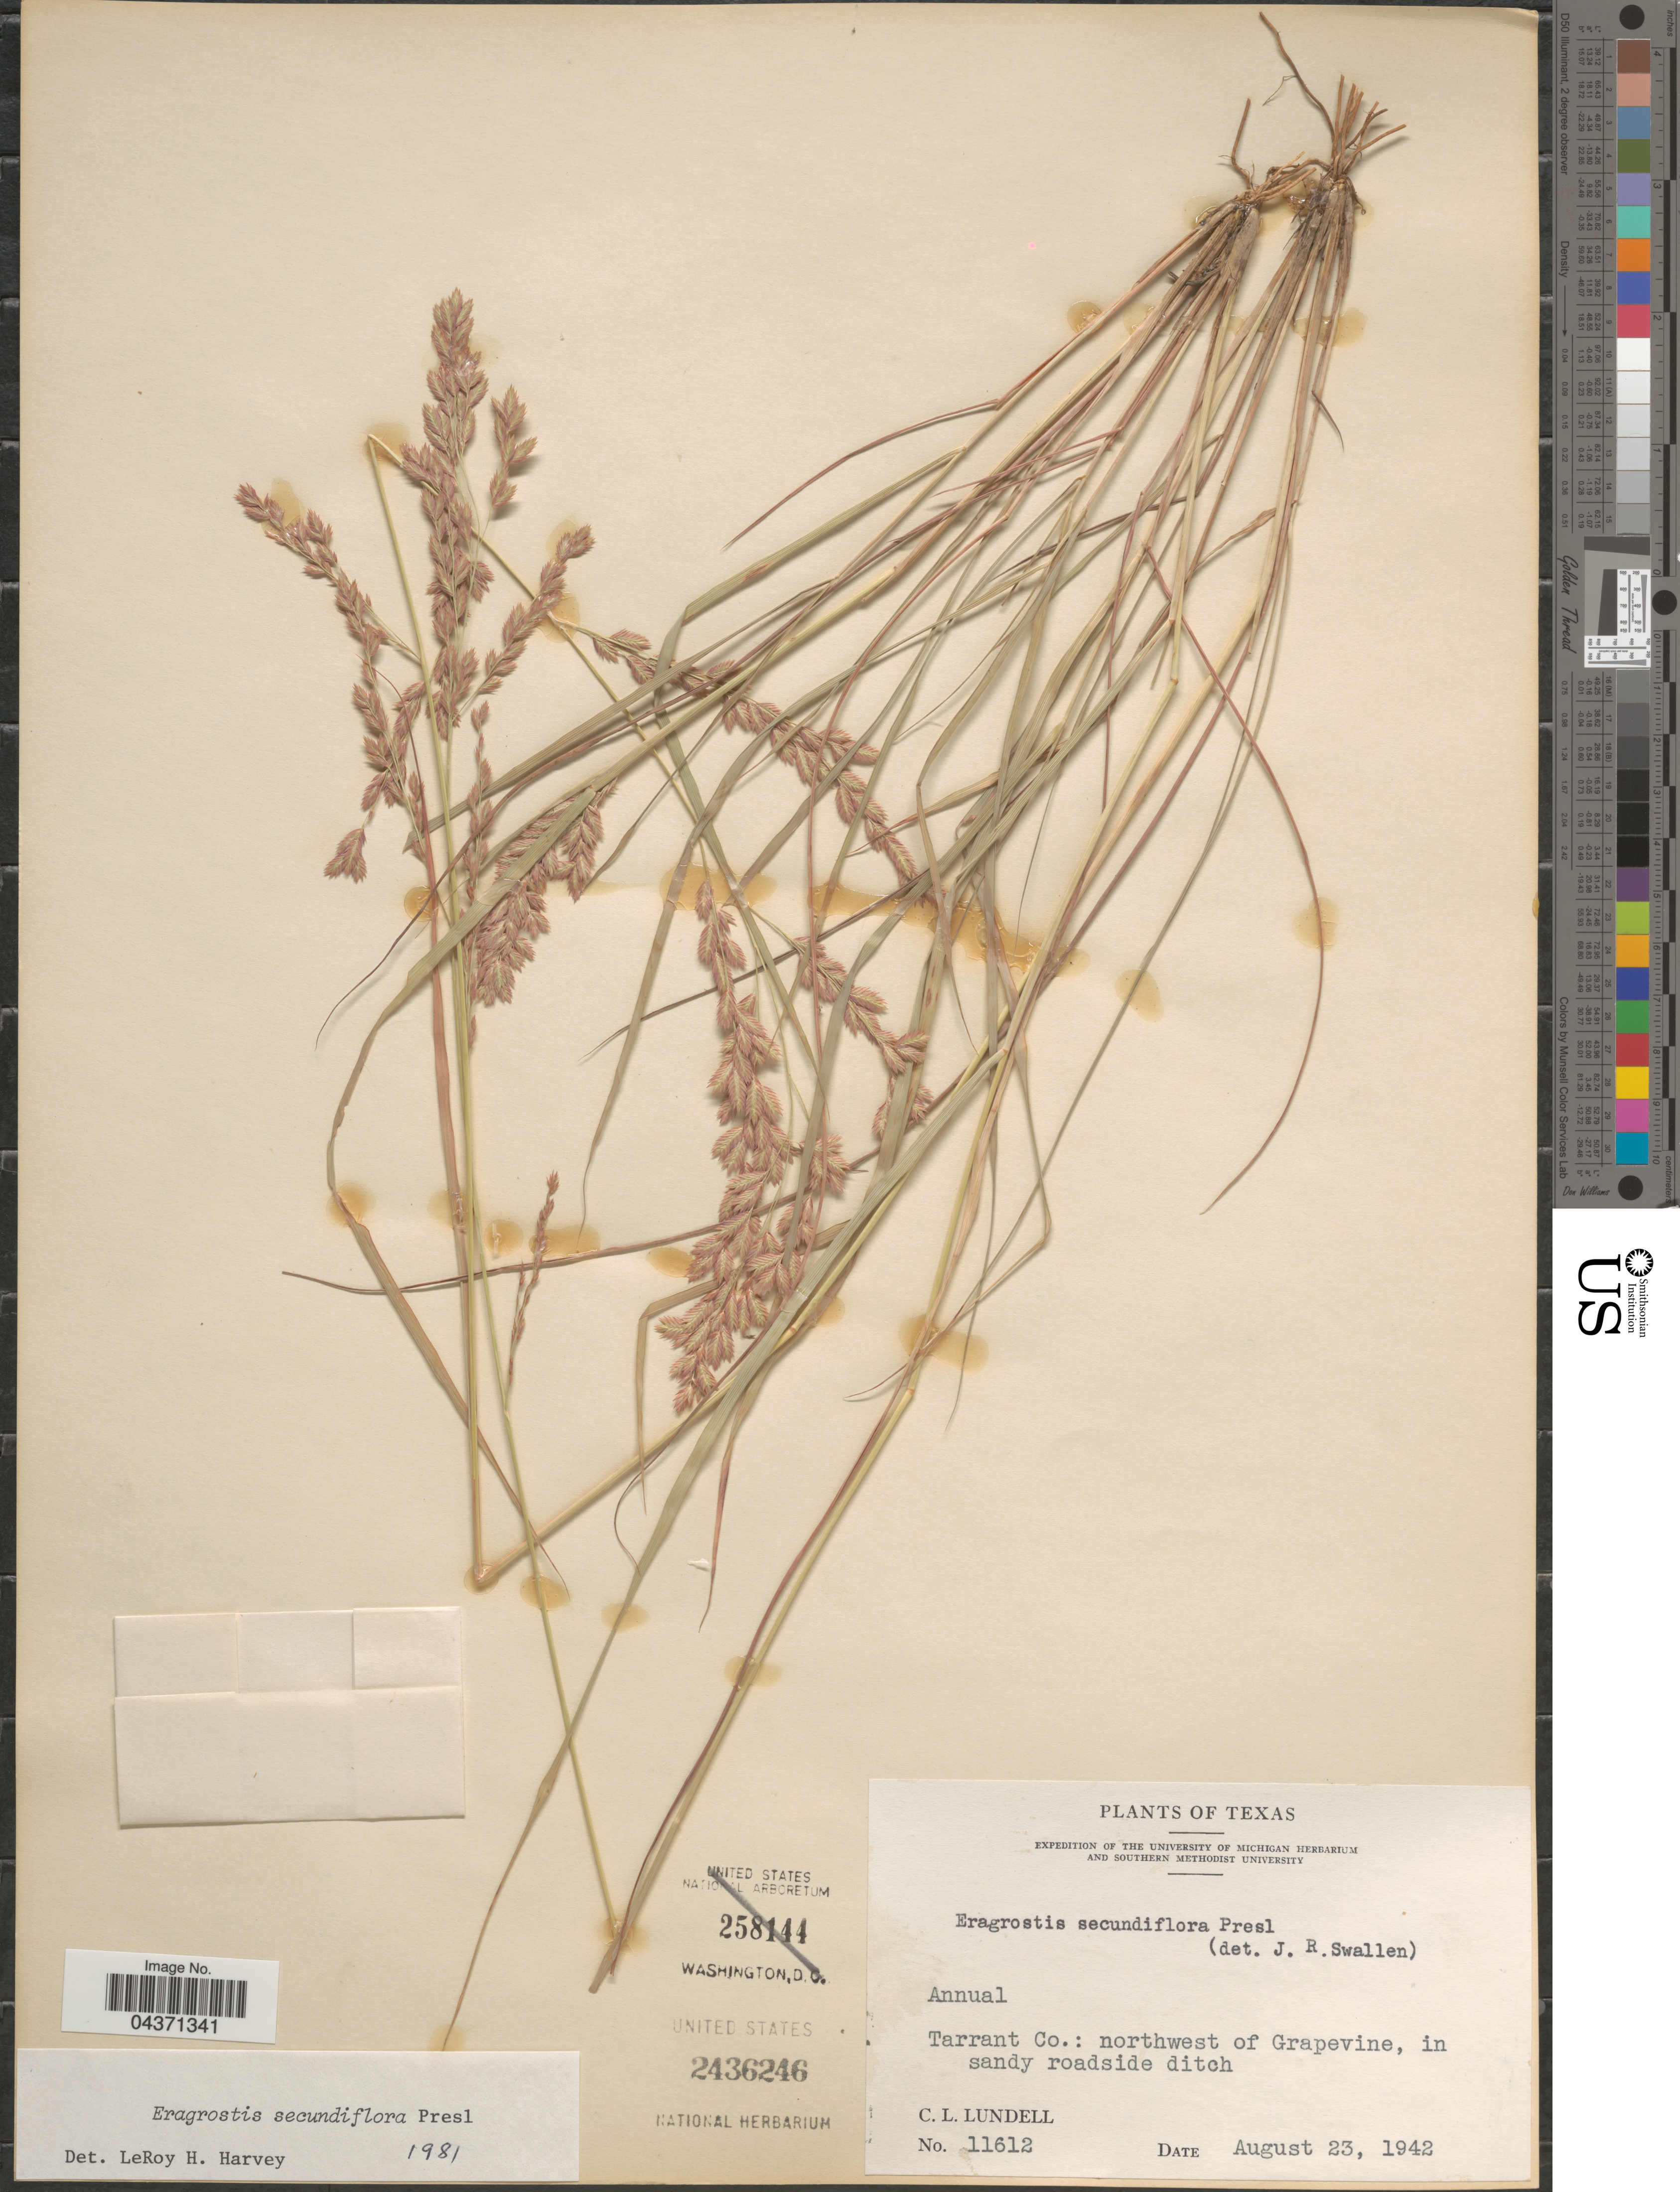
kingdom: Plantae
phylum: Tracheophyta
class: Liliopsida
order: Poales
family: Poaceae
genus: Eragrostis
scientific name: Eragrostis secundiflora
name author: J. Presl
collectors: C. L. Lundell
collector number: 11612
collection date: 1942-08-23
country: United States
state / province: Texas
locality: Expedition of the University of Michigan Herbarium and Southern Methodist University. Tarrant Co.: northwest of Grapevine, in sandy roadside ditch.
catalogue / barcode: US 2436246